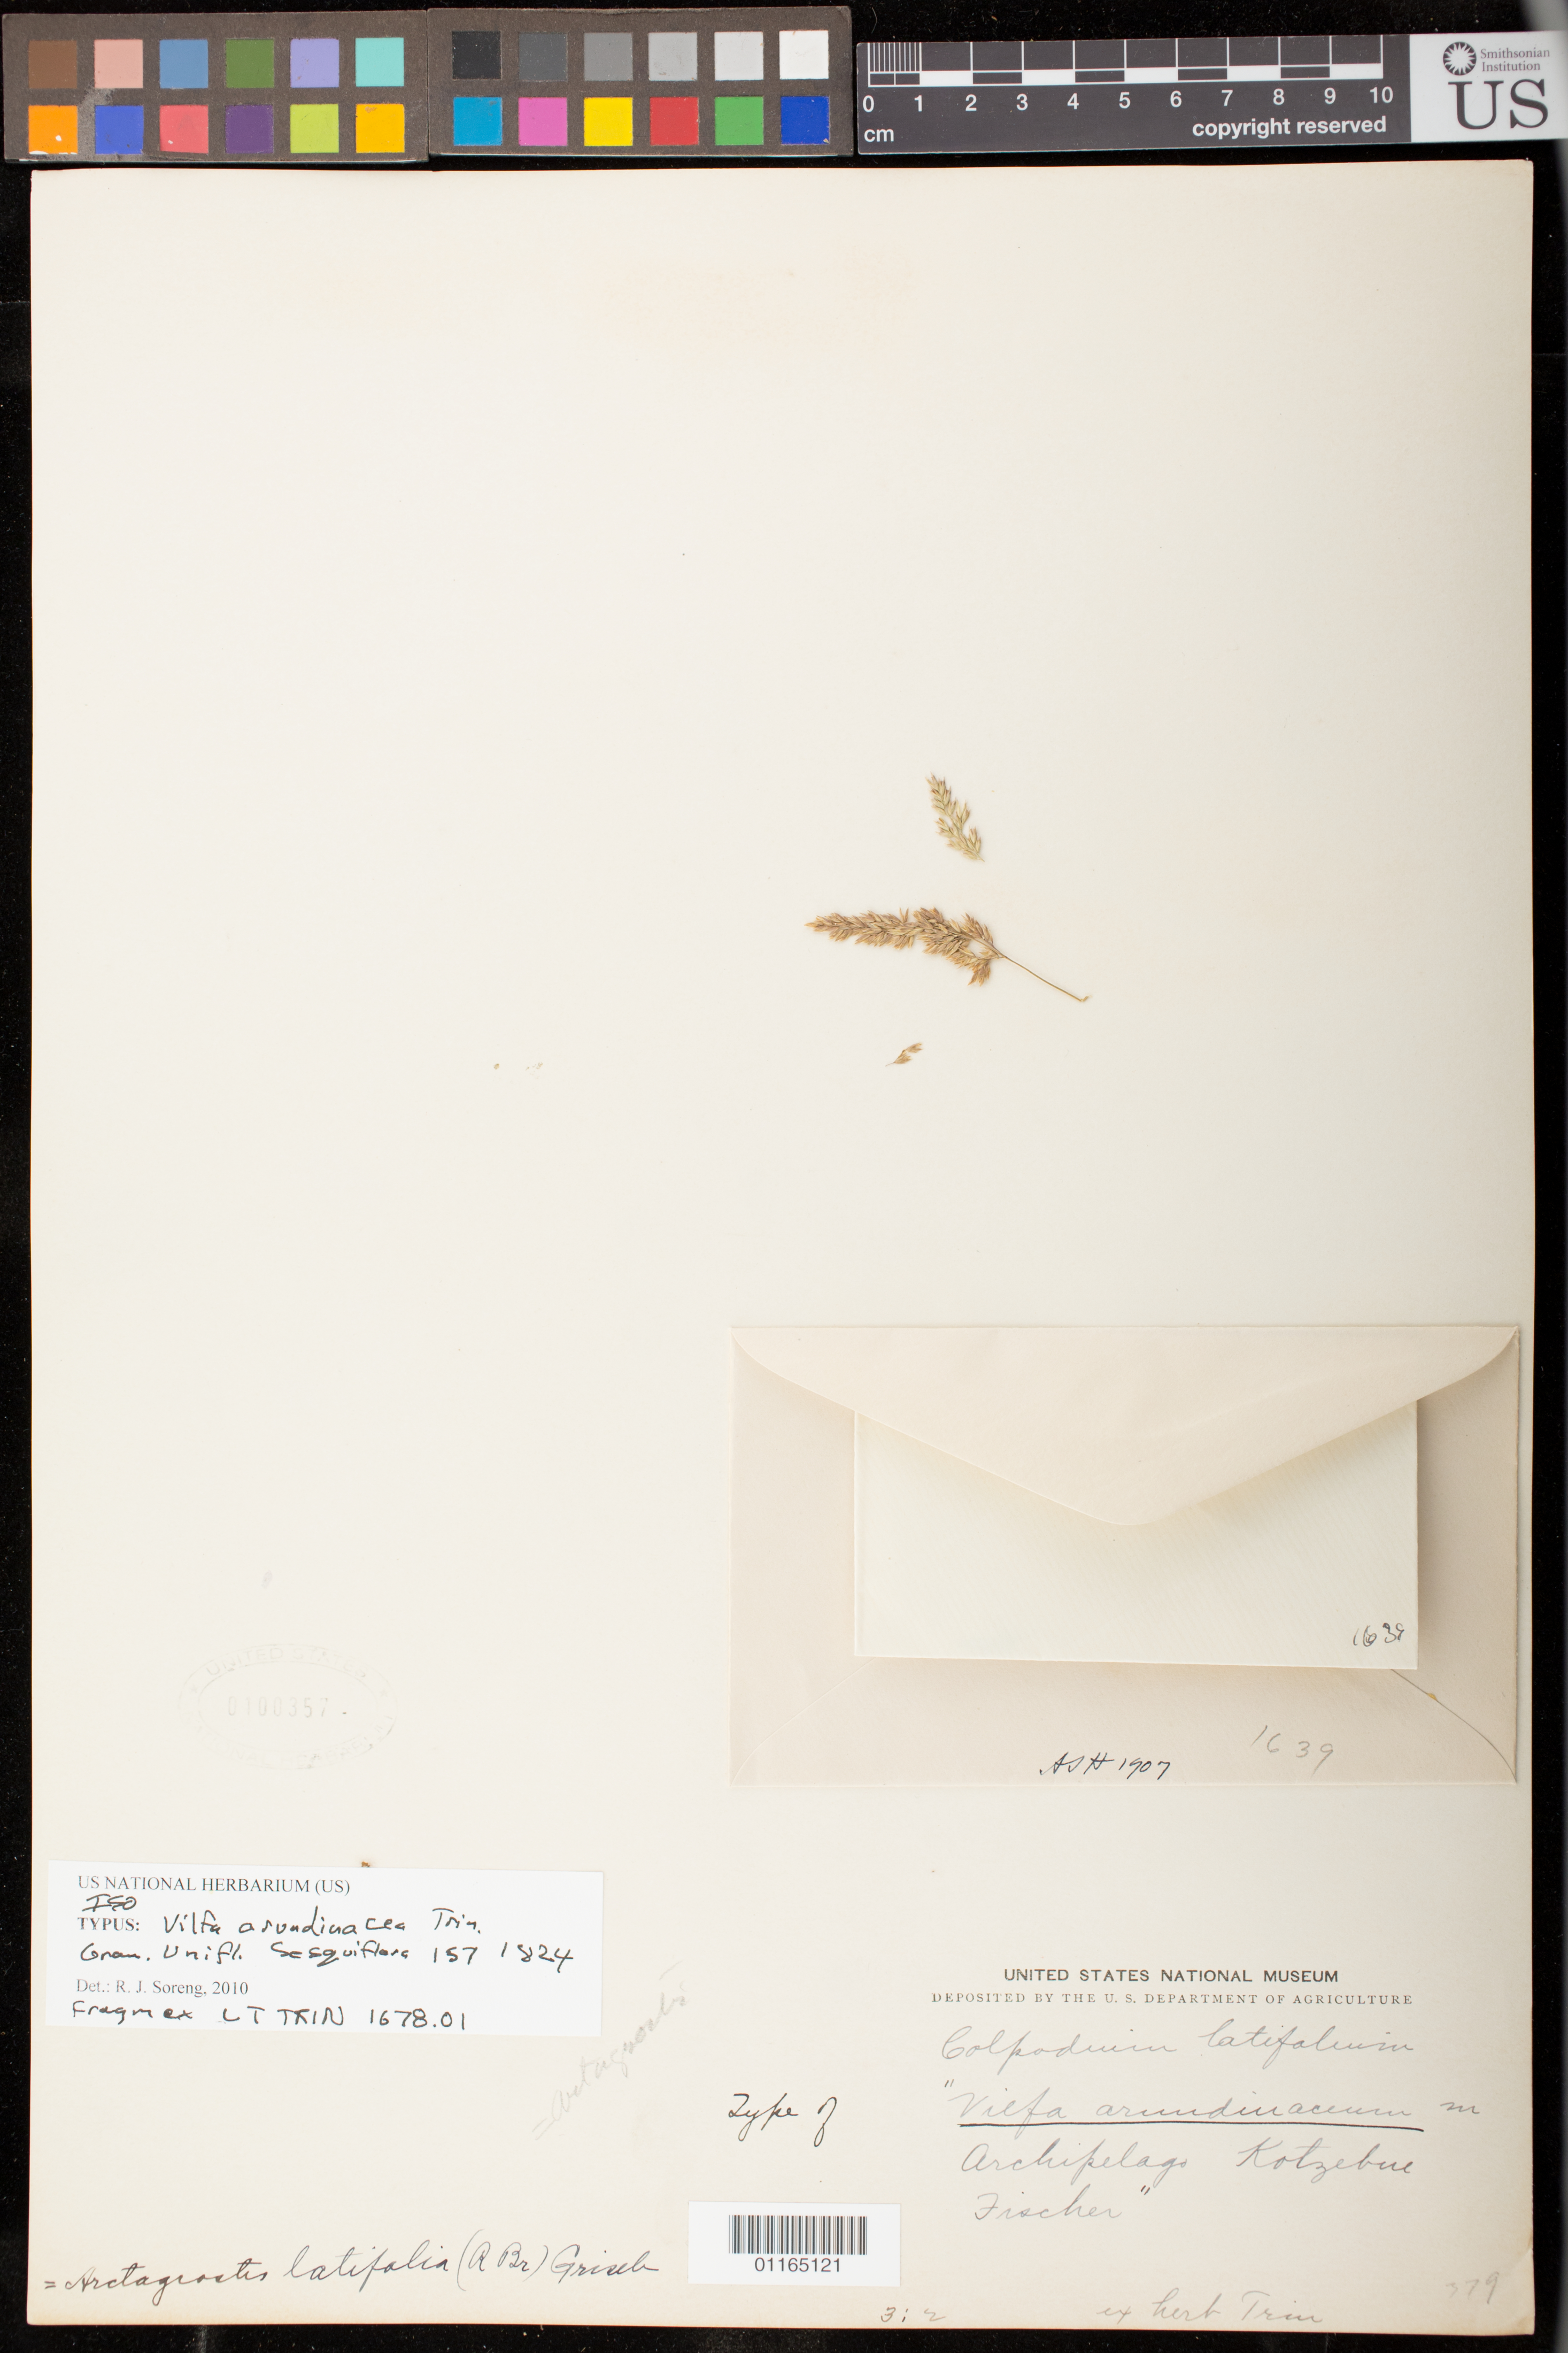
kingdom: Plantae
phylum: Tracheophyta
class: Liliopsida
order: Poales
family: Poaceae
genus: Vilfa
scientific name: Vilfa arundinacea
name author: Trin.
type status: Type Collection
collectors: F. Fischer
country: United States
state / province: Alaska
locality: Archipelago Kotzebue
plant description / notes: Fragmentary material of type specimen ex herb. Trin.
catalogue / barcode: US 100357